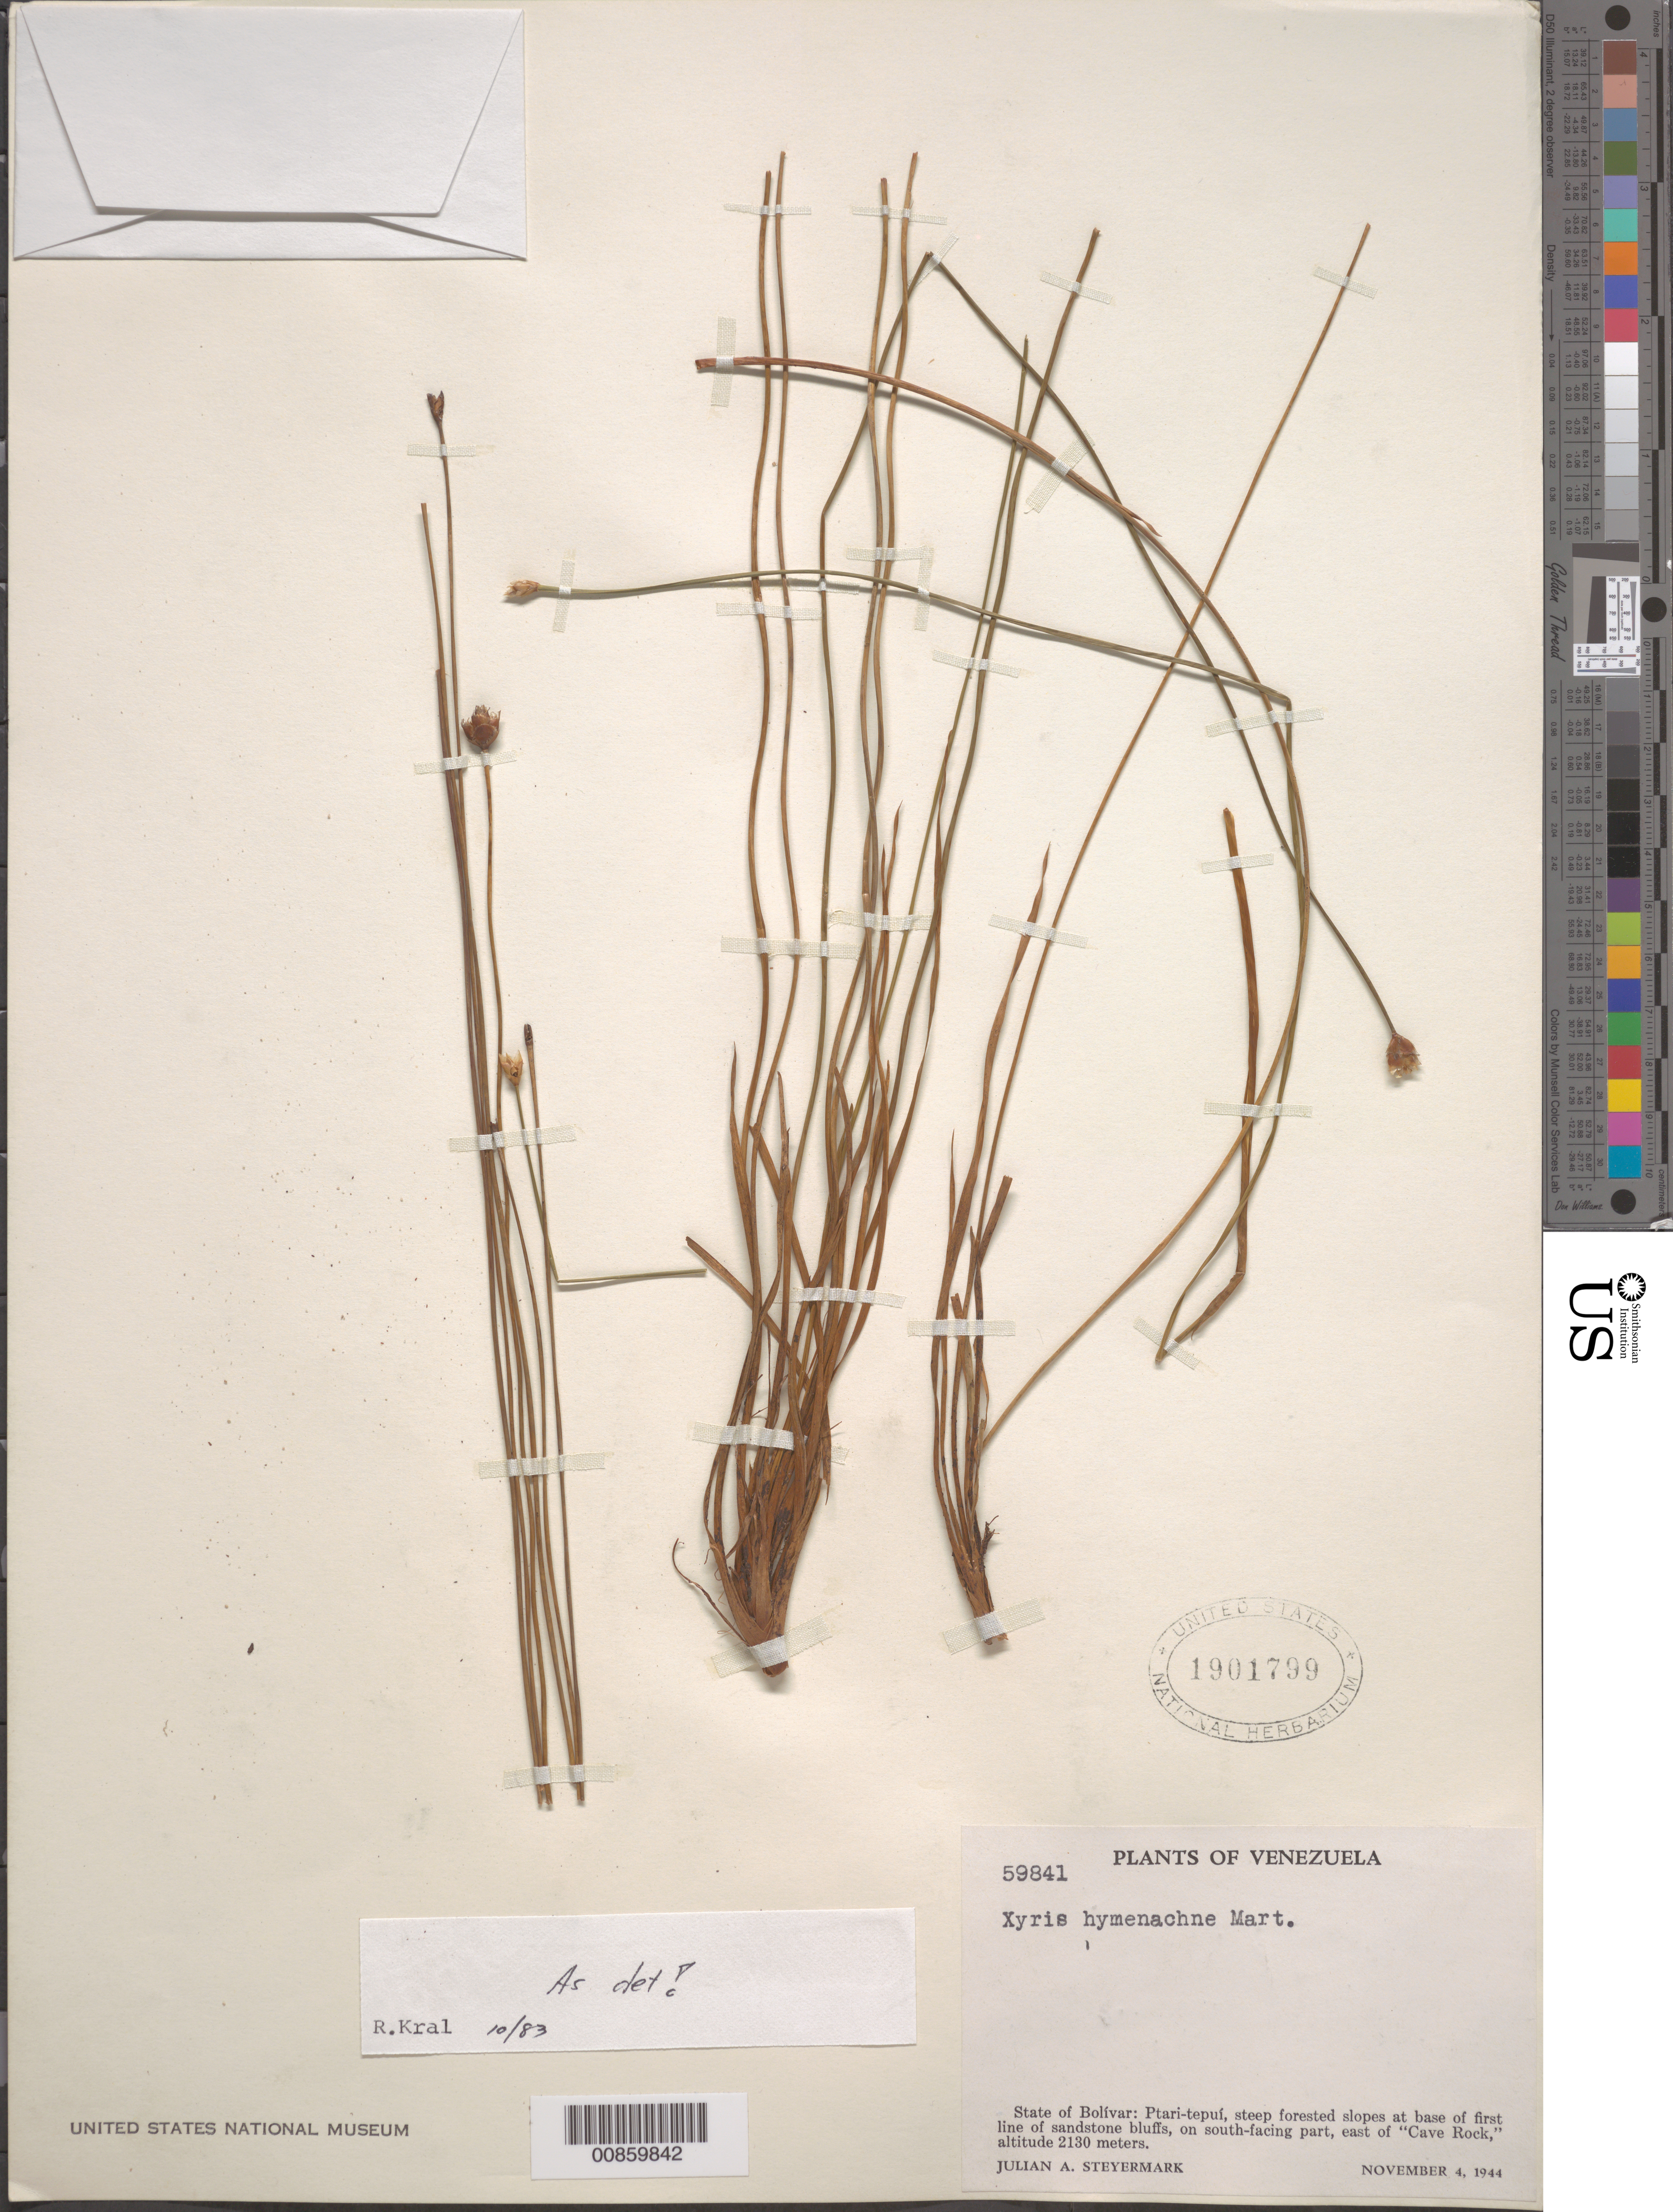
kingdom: Plantae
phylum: Tracheophyta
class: Liliopsida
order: Poales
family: Xyridaceae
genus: Xyris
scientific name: Xyris hymenachne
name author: Mart.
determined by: Kral, Robert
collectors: J. Steyermark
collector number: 59841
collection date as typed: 4-Nov-44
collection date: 1944-11-04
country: Venezuela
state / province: Bolívar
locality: Ptari-tepuí, south-facing part, E of "Cave Rock"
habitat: Steep forested slopes at base of first line of sandstone bluffs.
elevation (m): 2130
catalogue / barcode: US 1901799